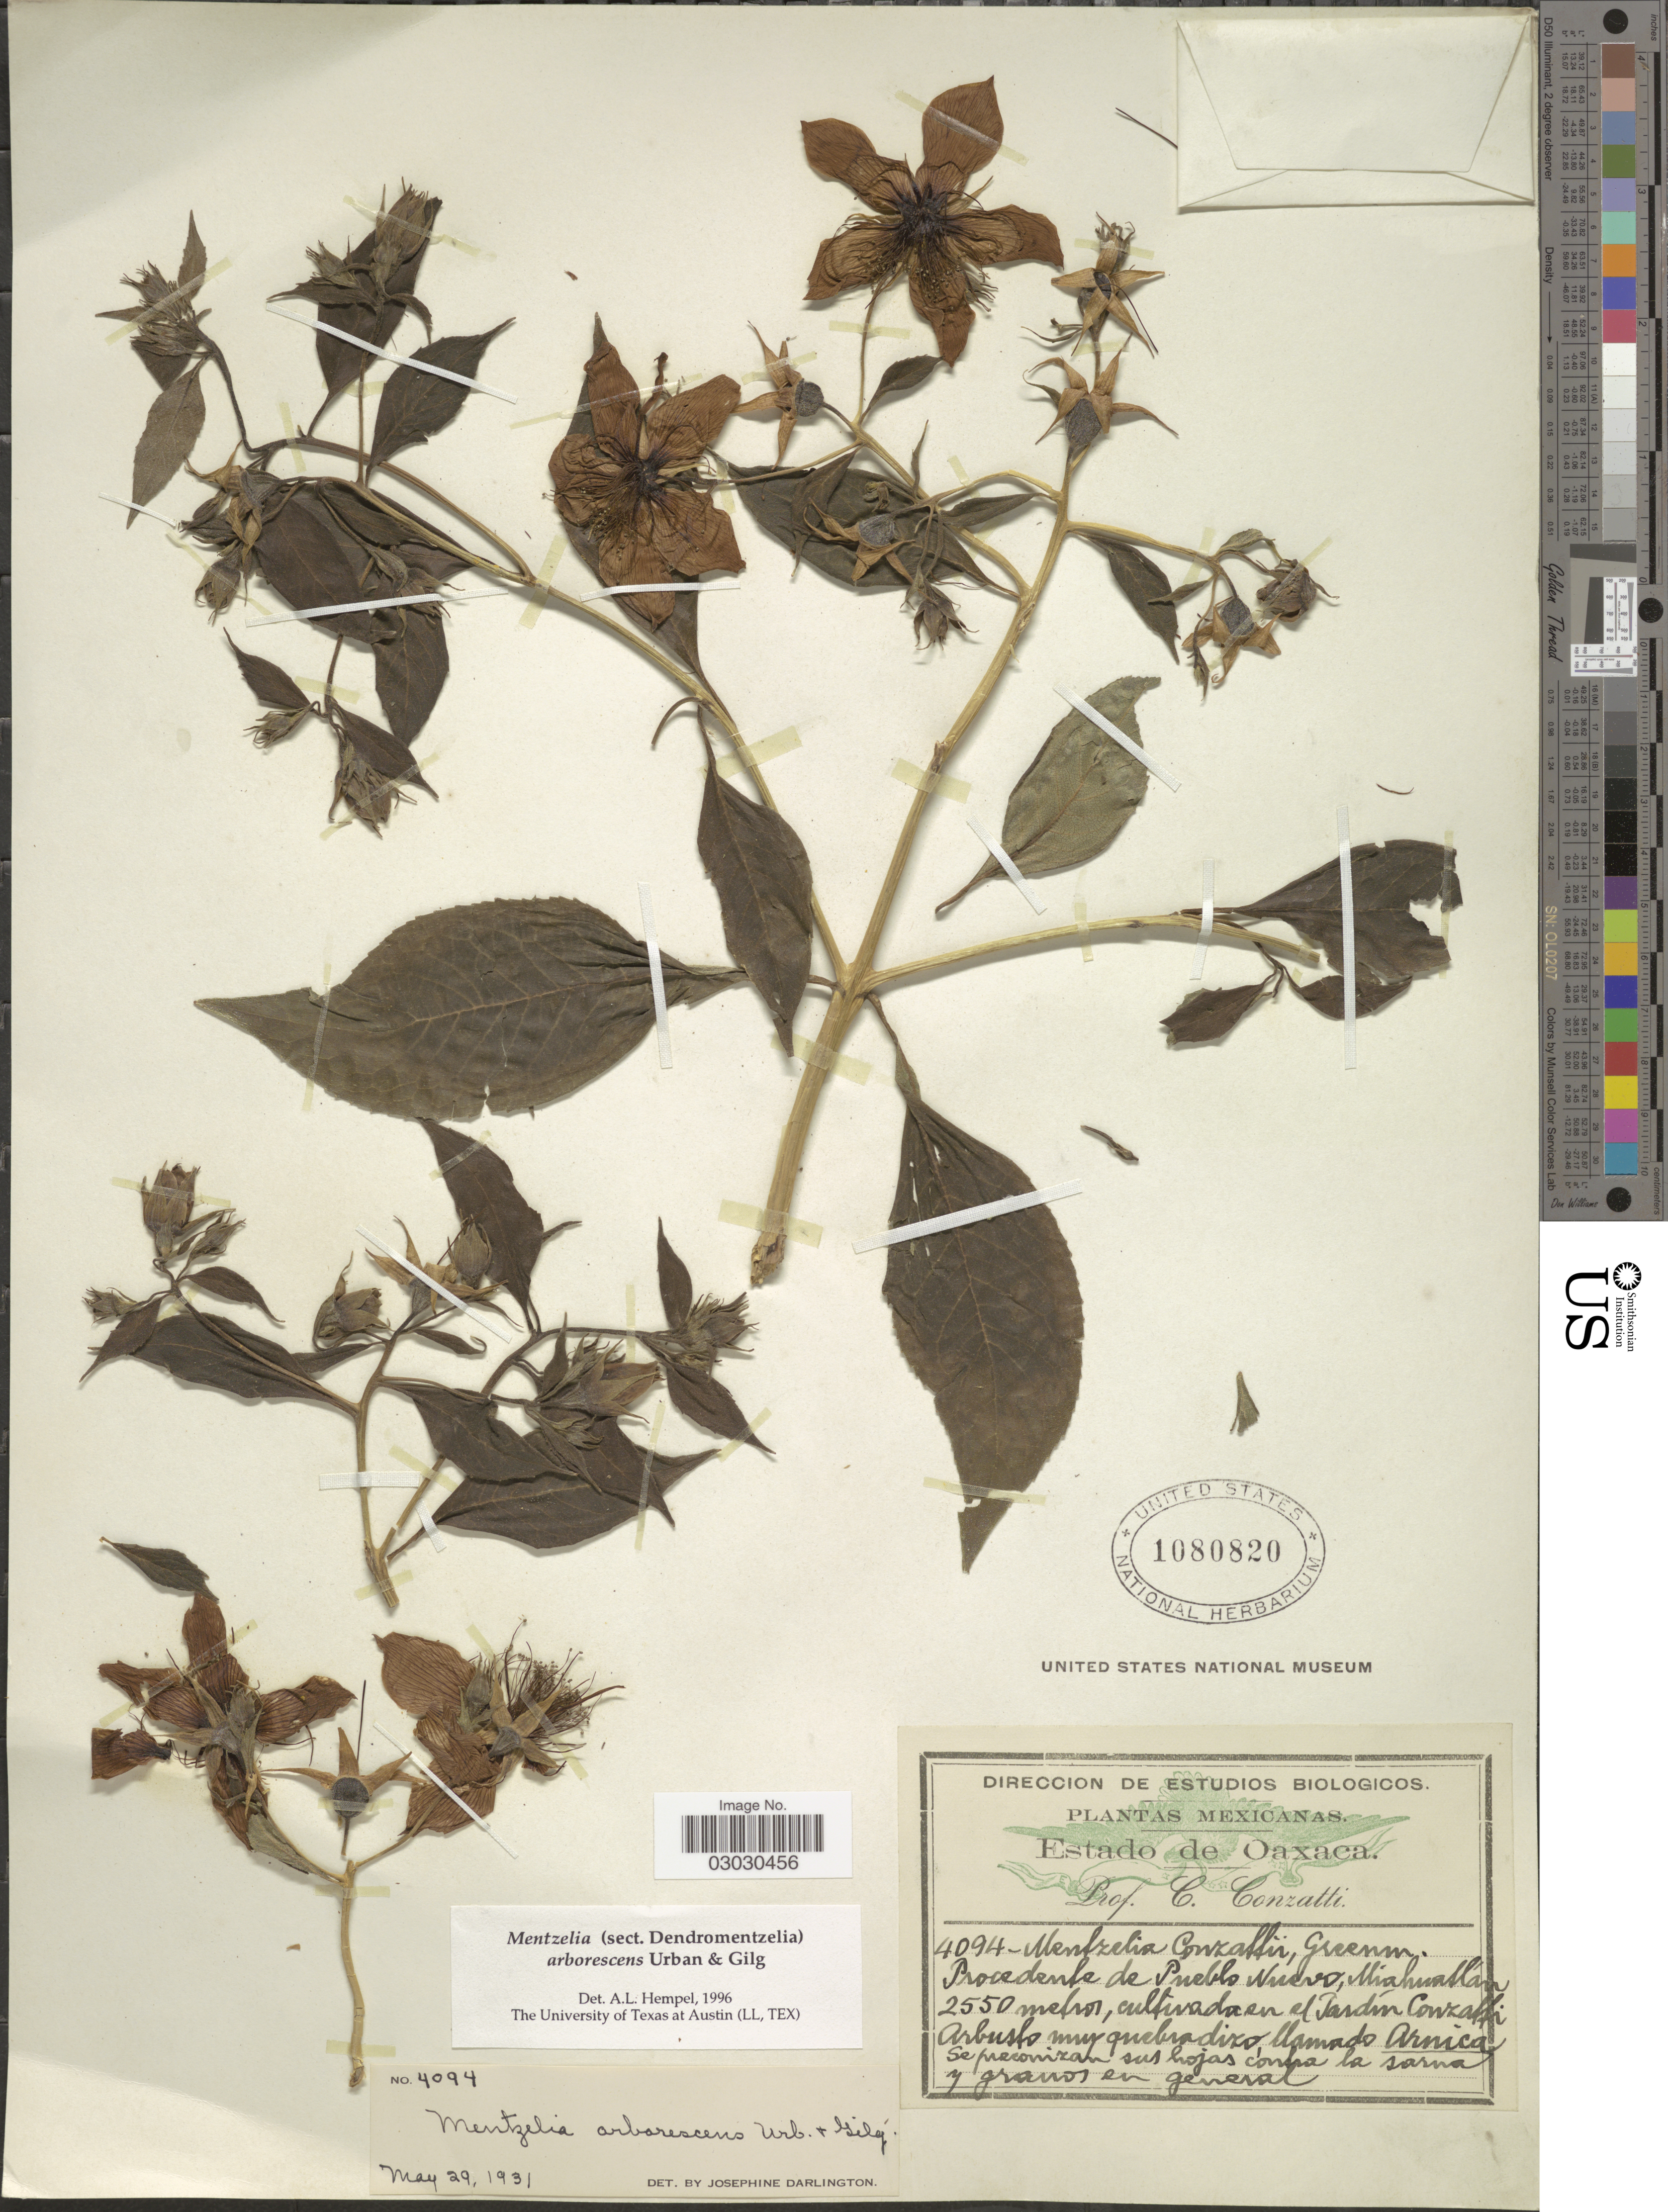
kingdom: Plantae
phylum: Tracheophyta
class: Magnoliopsida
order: Cornales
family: Loasaceae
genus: Mentzelia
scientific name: Mentzelia arborescens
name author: Urb. & Gilg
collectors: C. Conzatti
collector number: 4094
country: Mexico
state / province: Oaxaca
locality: Procedenta de Pueblo Nueva, Miahuatlán, cultivada en el Jardín Conzatti.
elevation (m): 2550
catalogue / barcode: US 1080820